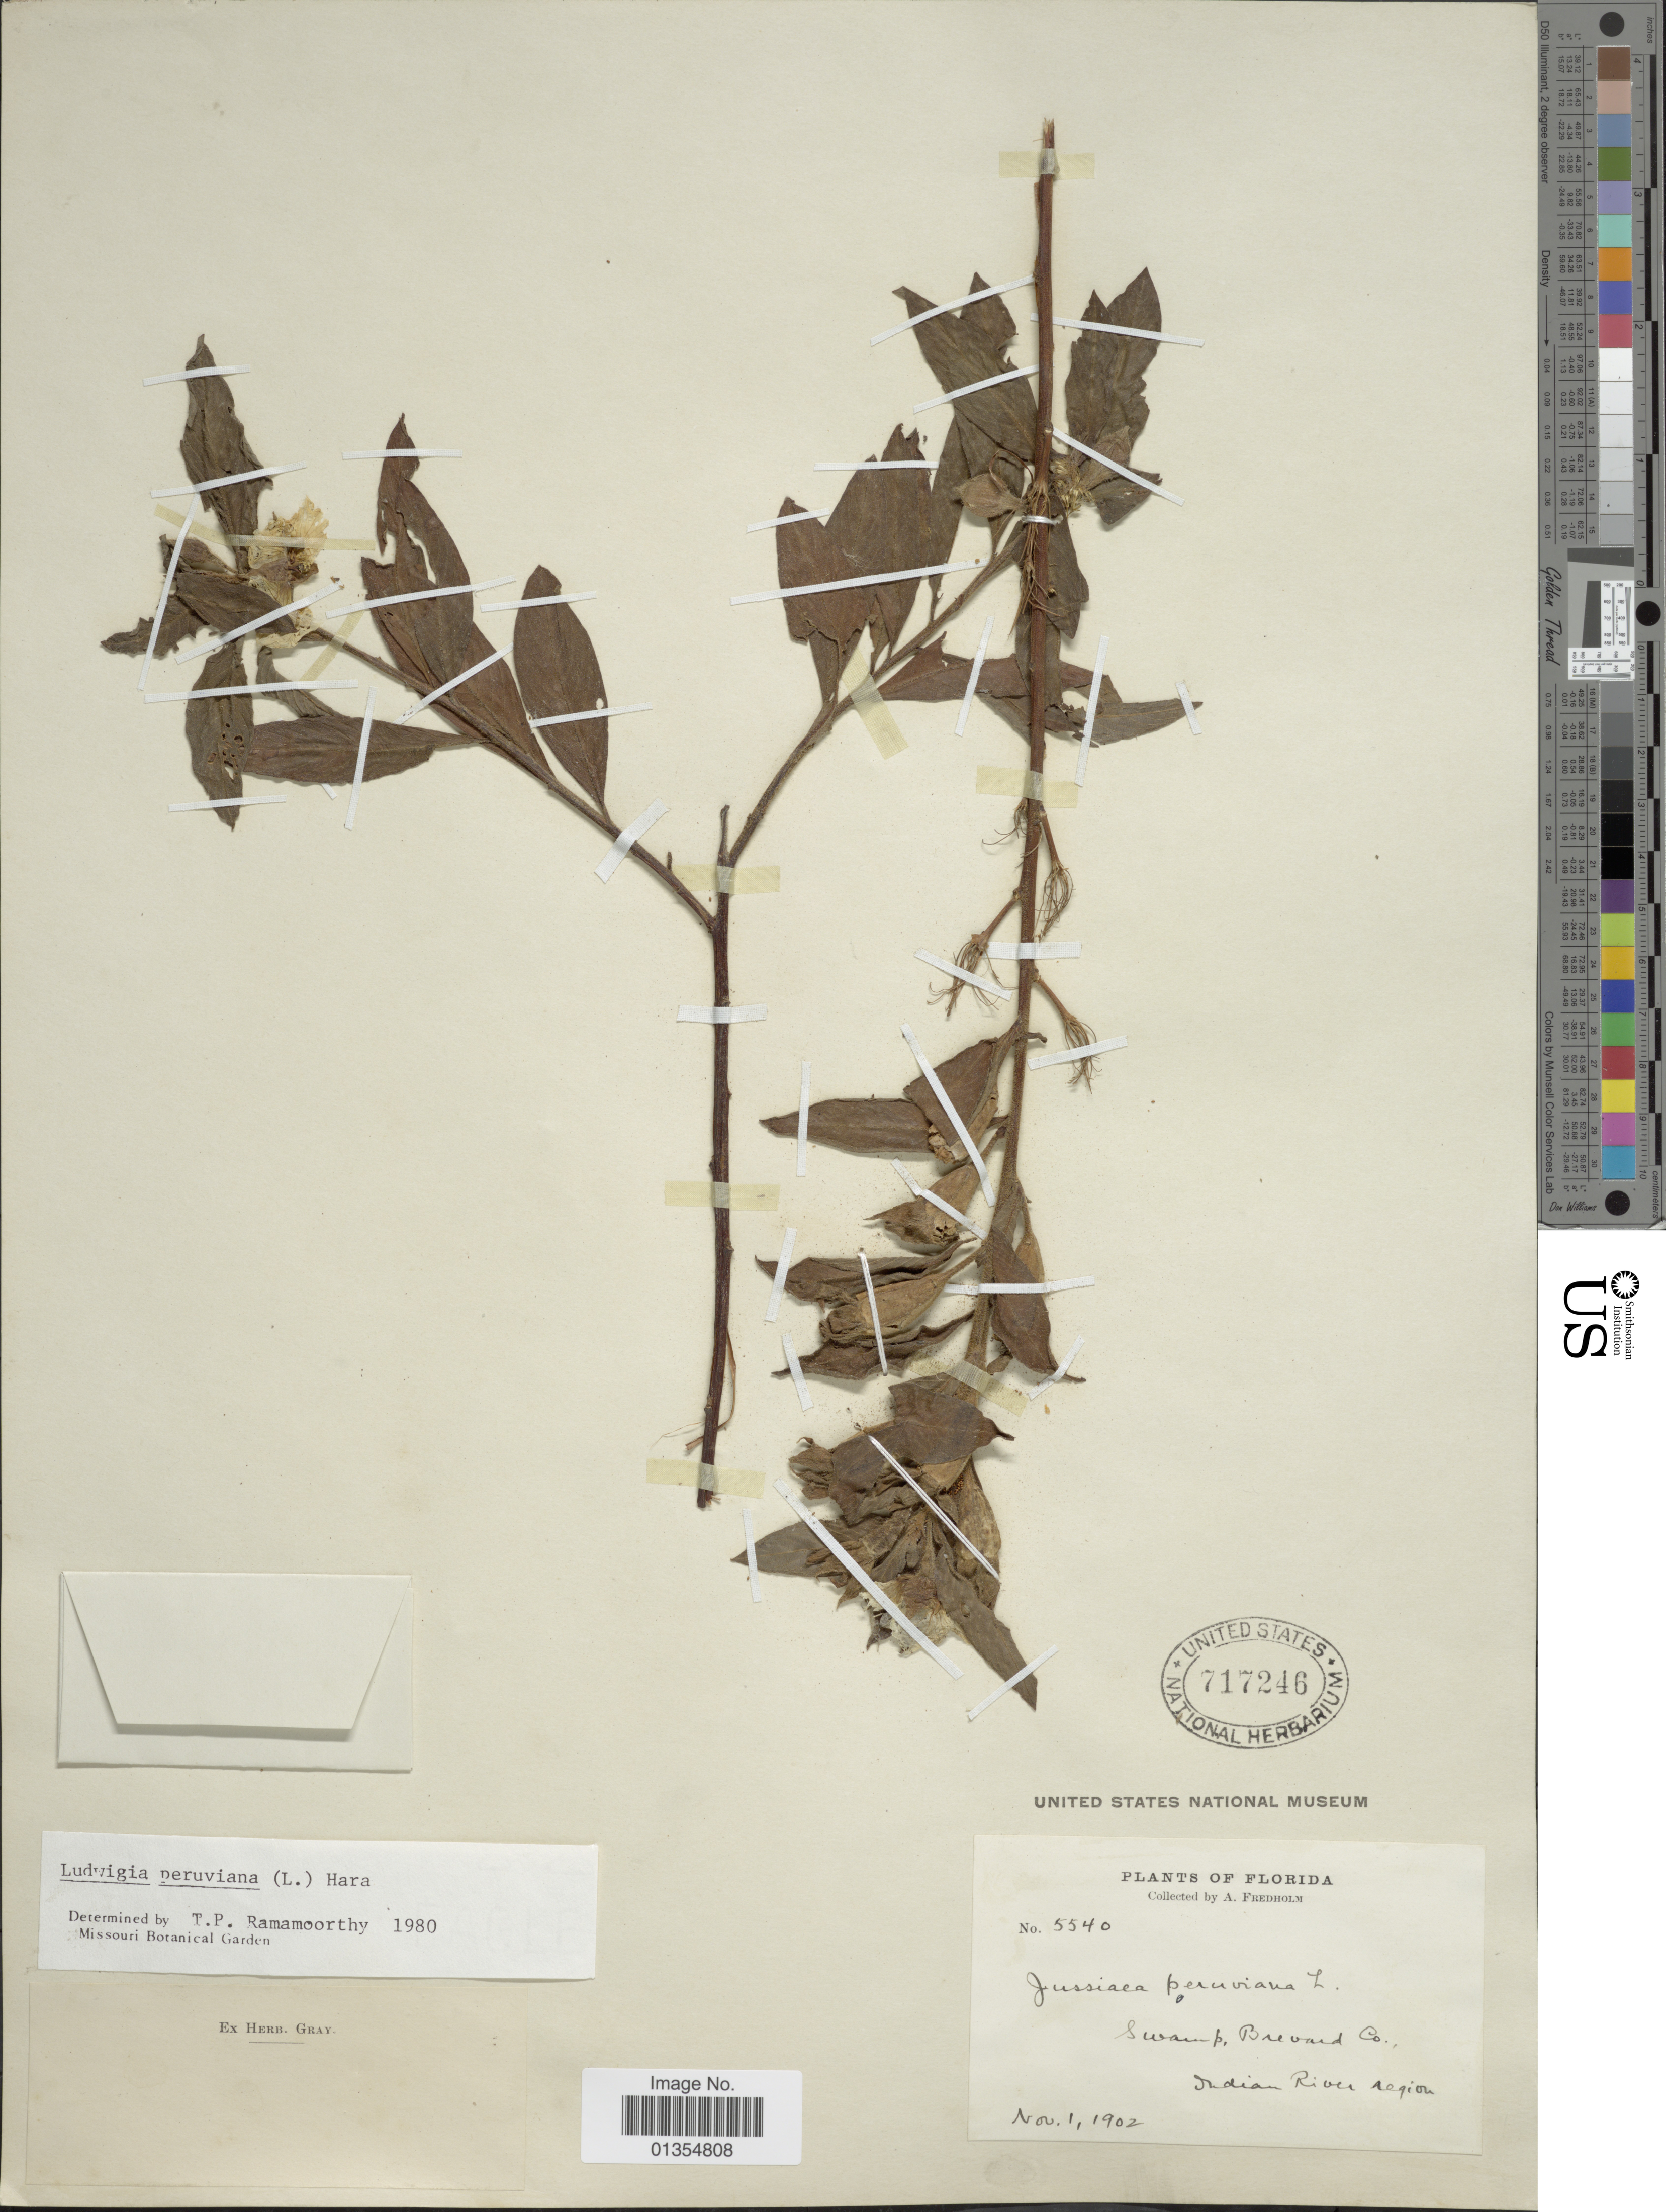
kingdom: Plantae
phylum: Tracheophyta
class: Magnoliopsida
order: Myrtales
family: Onagraceae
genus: Ludwigia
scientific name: Ludwigia peruviana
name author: (L.) H. Hara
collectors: A. Fredholm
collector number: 5540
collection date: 1902-11-01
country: United States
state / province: Florida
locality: Brevard Co., Indian River region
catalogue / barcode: US 717246